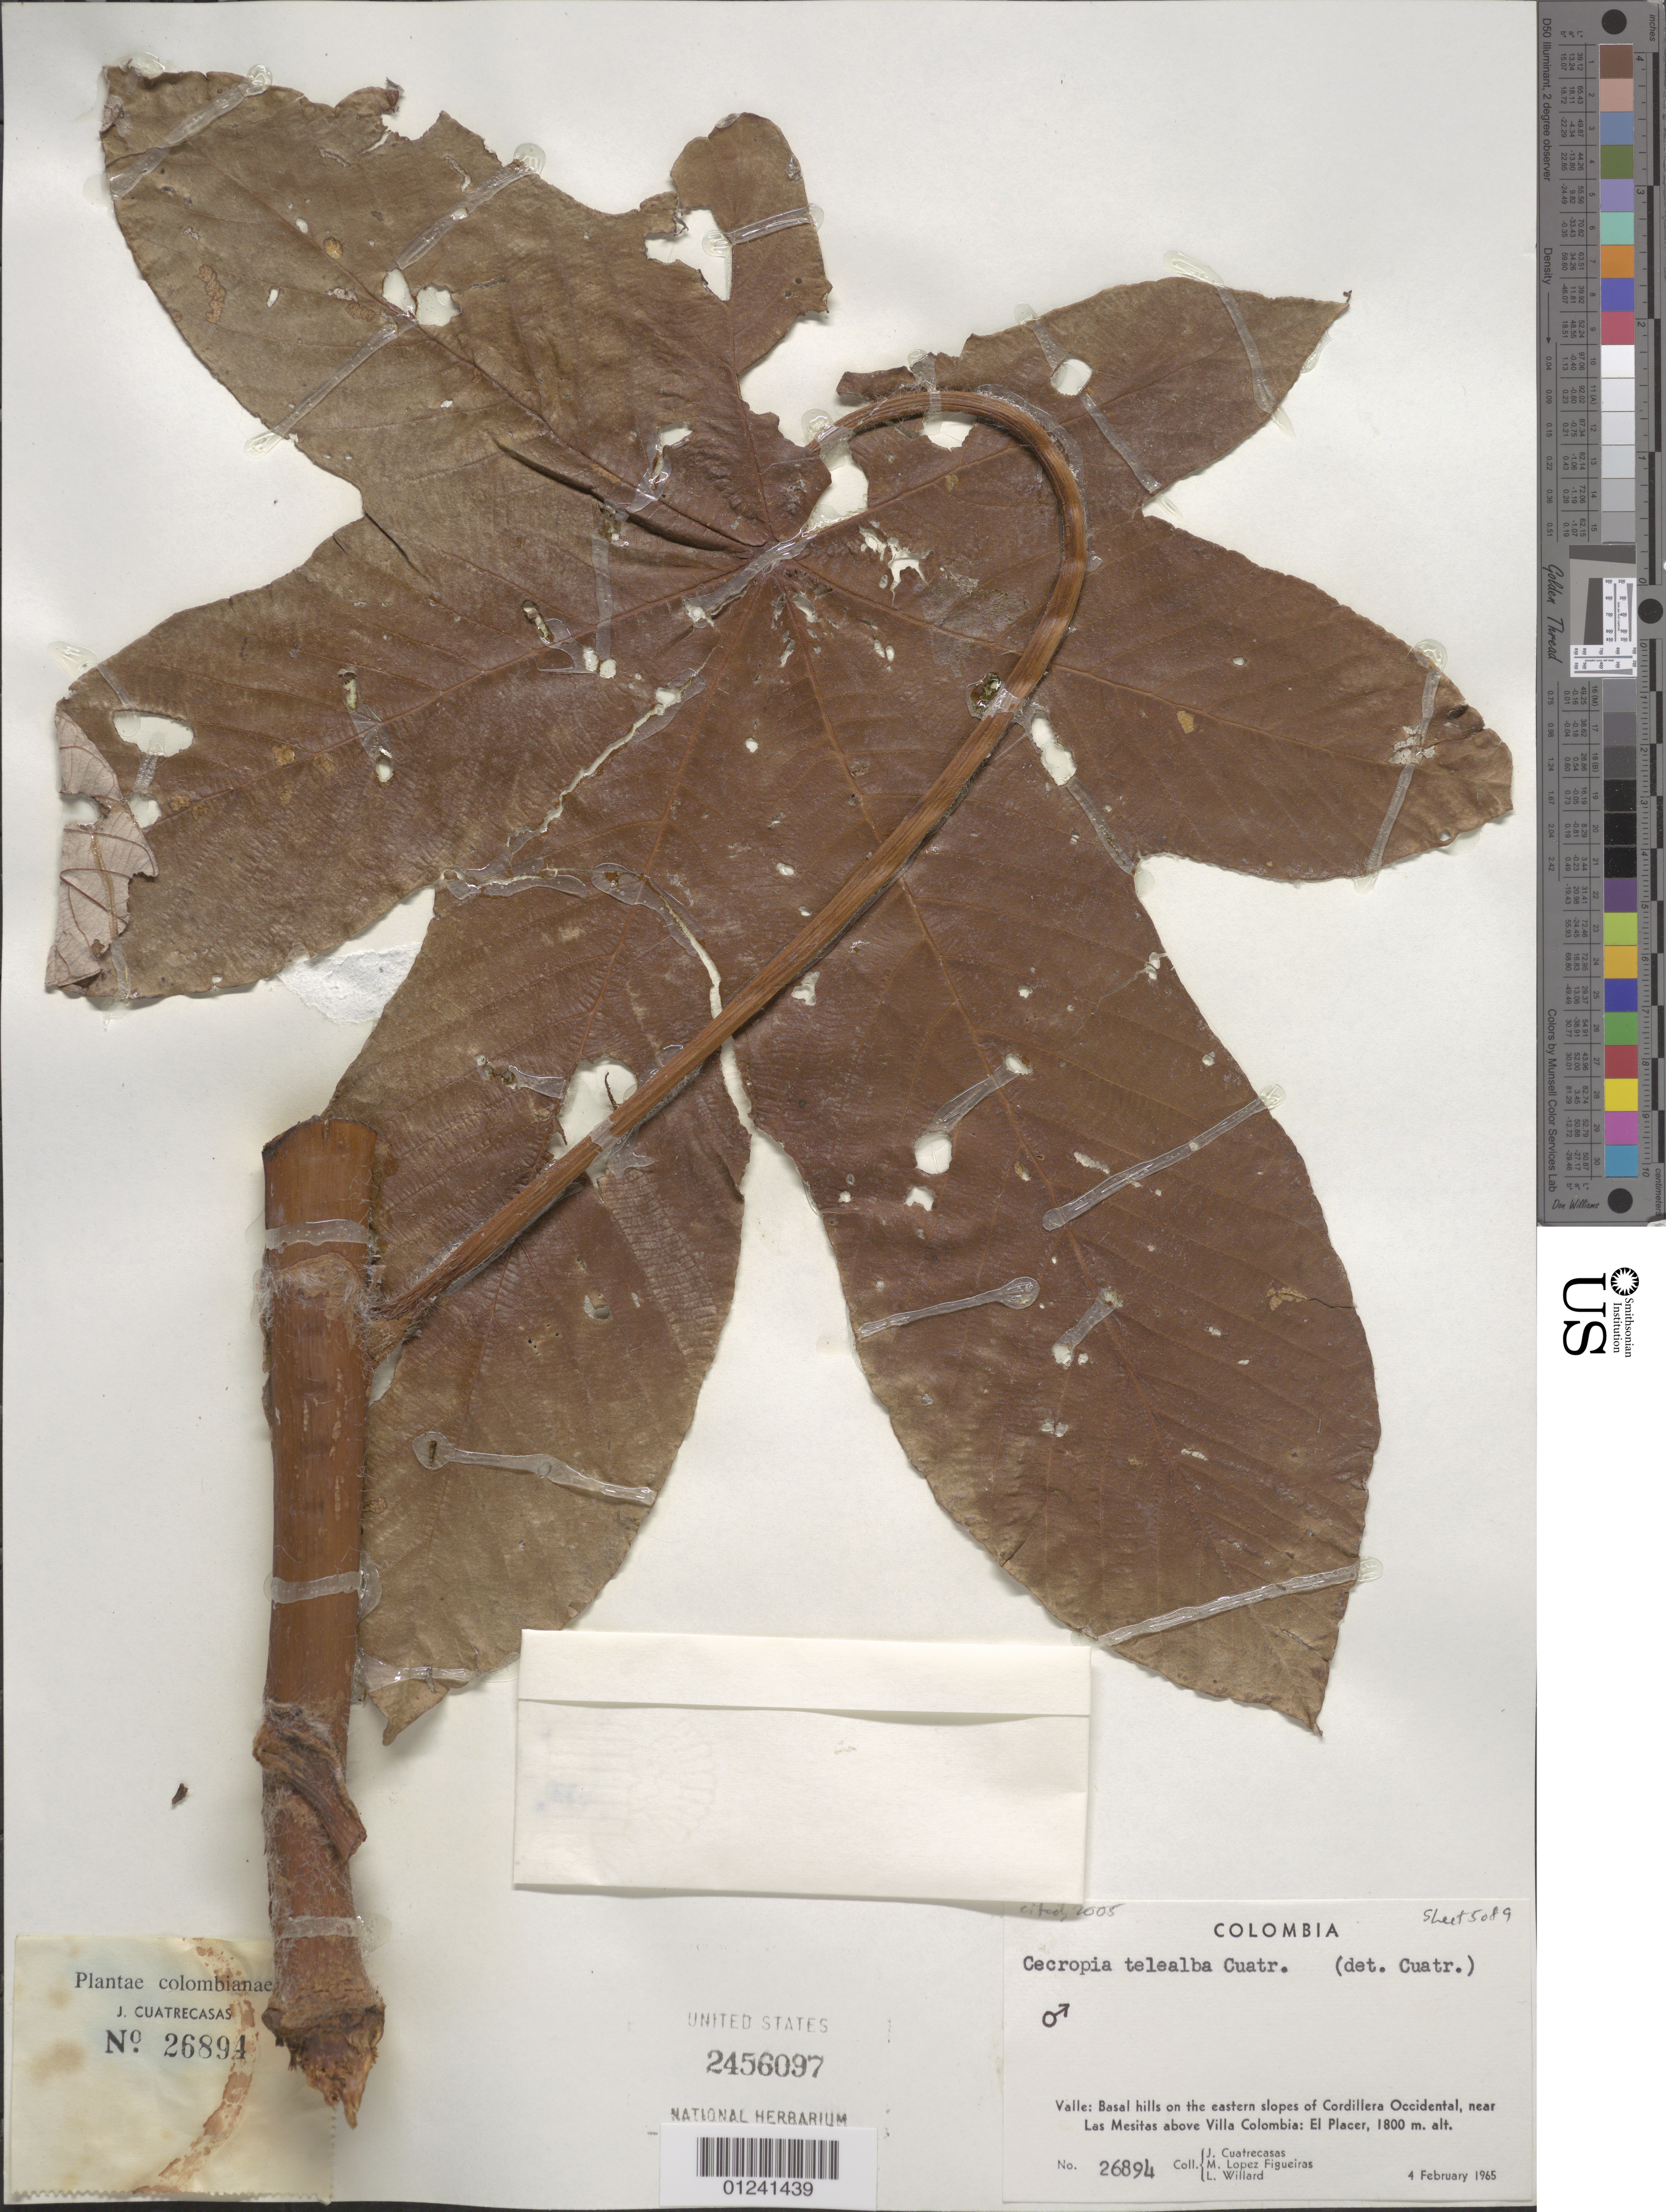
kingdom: Plantae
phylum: Tracheophyta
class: Magnoliopsida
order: Rosales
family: Urticaceae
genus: Cecropia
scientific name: Cecropia telealba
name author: Cuatrec.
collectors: J. Cuatrecasas, M. López Figueiras & L. Willard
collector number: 26894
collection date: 1965-02-04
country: Colombia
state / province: Valle del Cauca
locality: Basal hills on the eastern slopes of Cordillera Occidental, near Las Mesitas above Villa Colombia, El Placer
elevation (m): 1800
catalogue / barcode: US 2456097